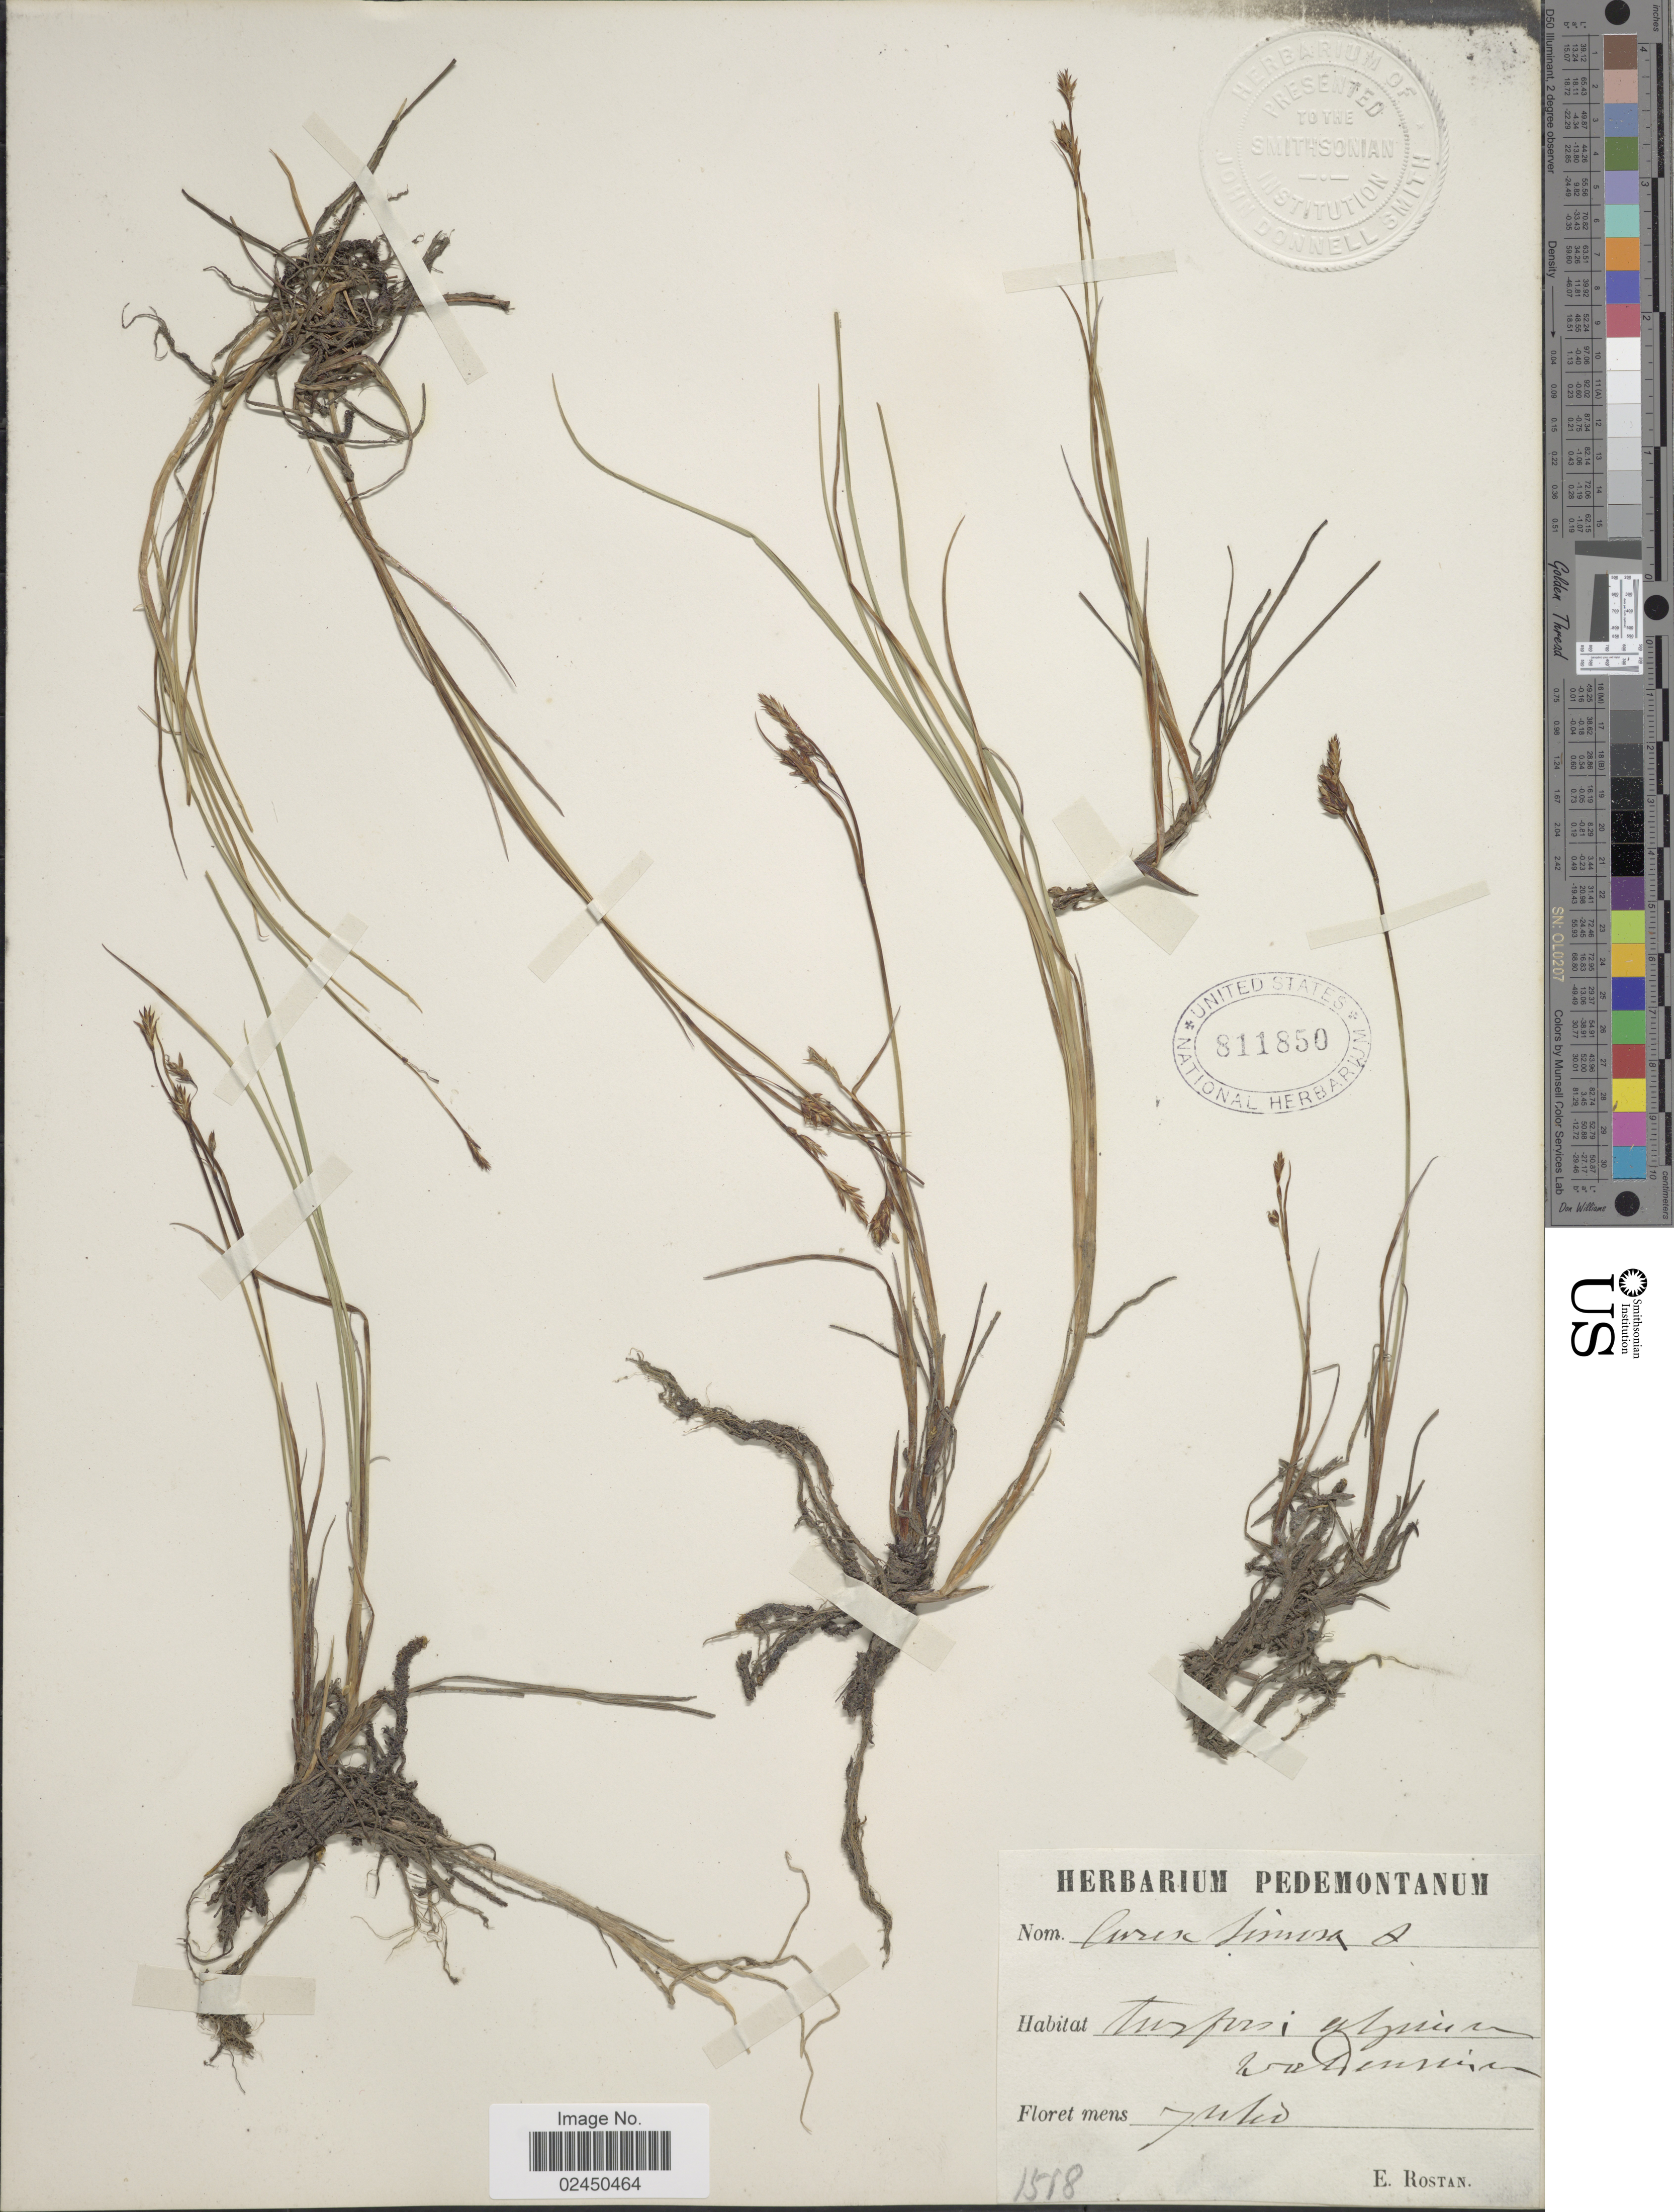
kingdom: Plantae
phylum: Tracheophyta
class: Liliopsida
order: Poales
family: Cyperaceae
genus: Carex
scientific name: Carex limosa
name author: L.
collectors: E. Rostan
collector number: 1518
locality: Turfvis alpine Waldinvis [interpreted]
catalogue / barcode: US 811850